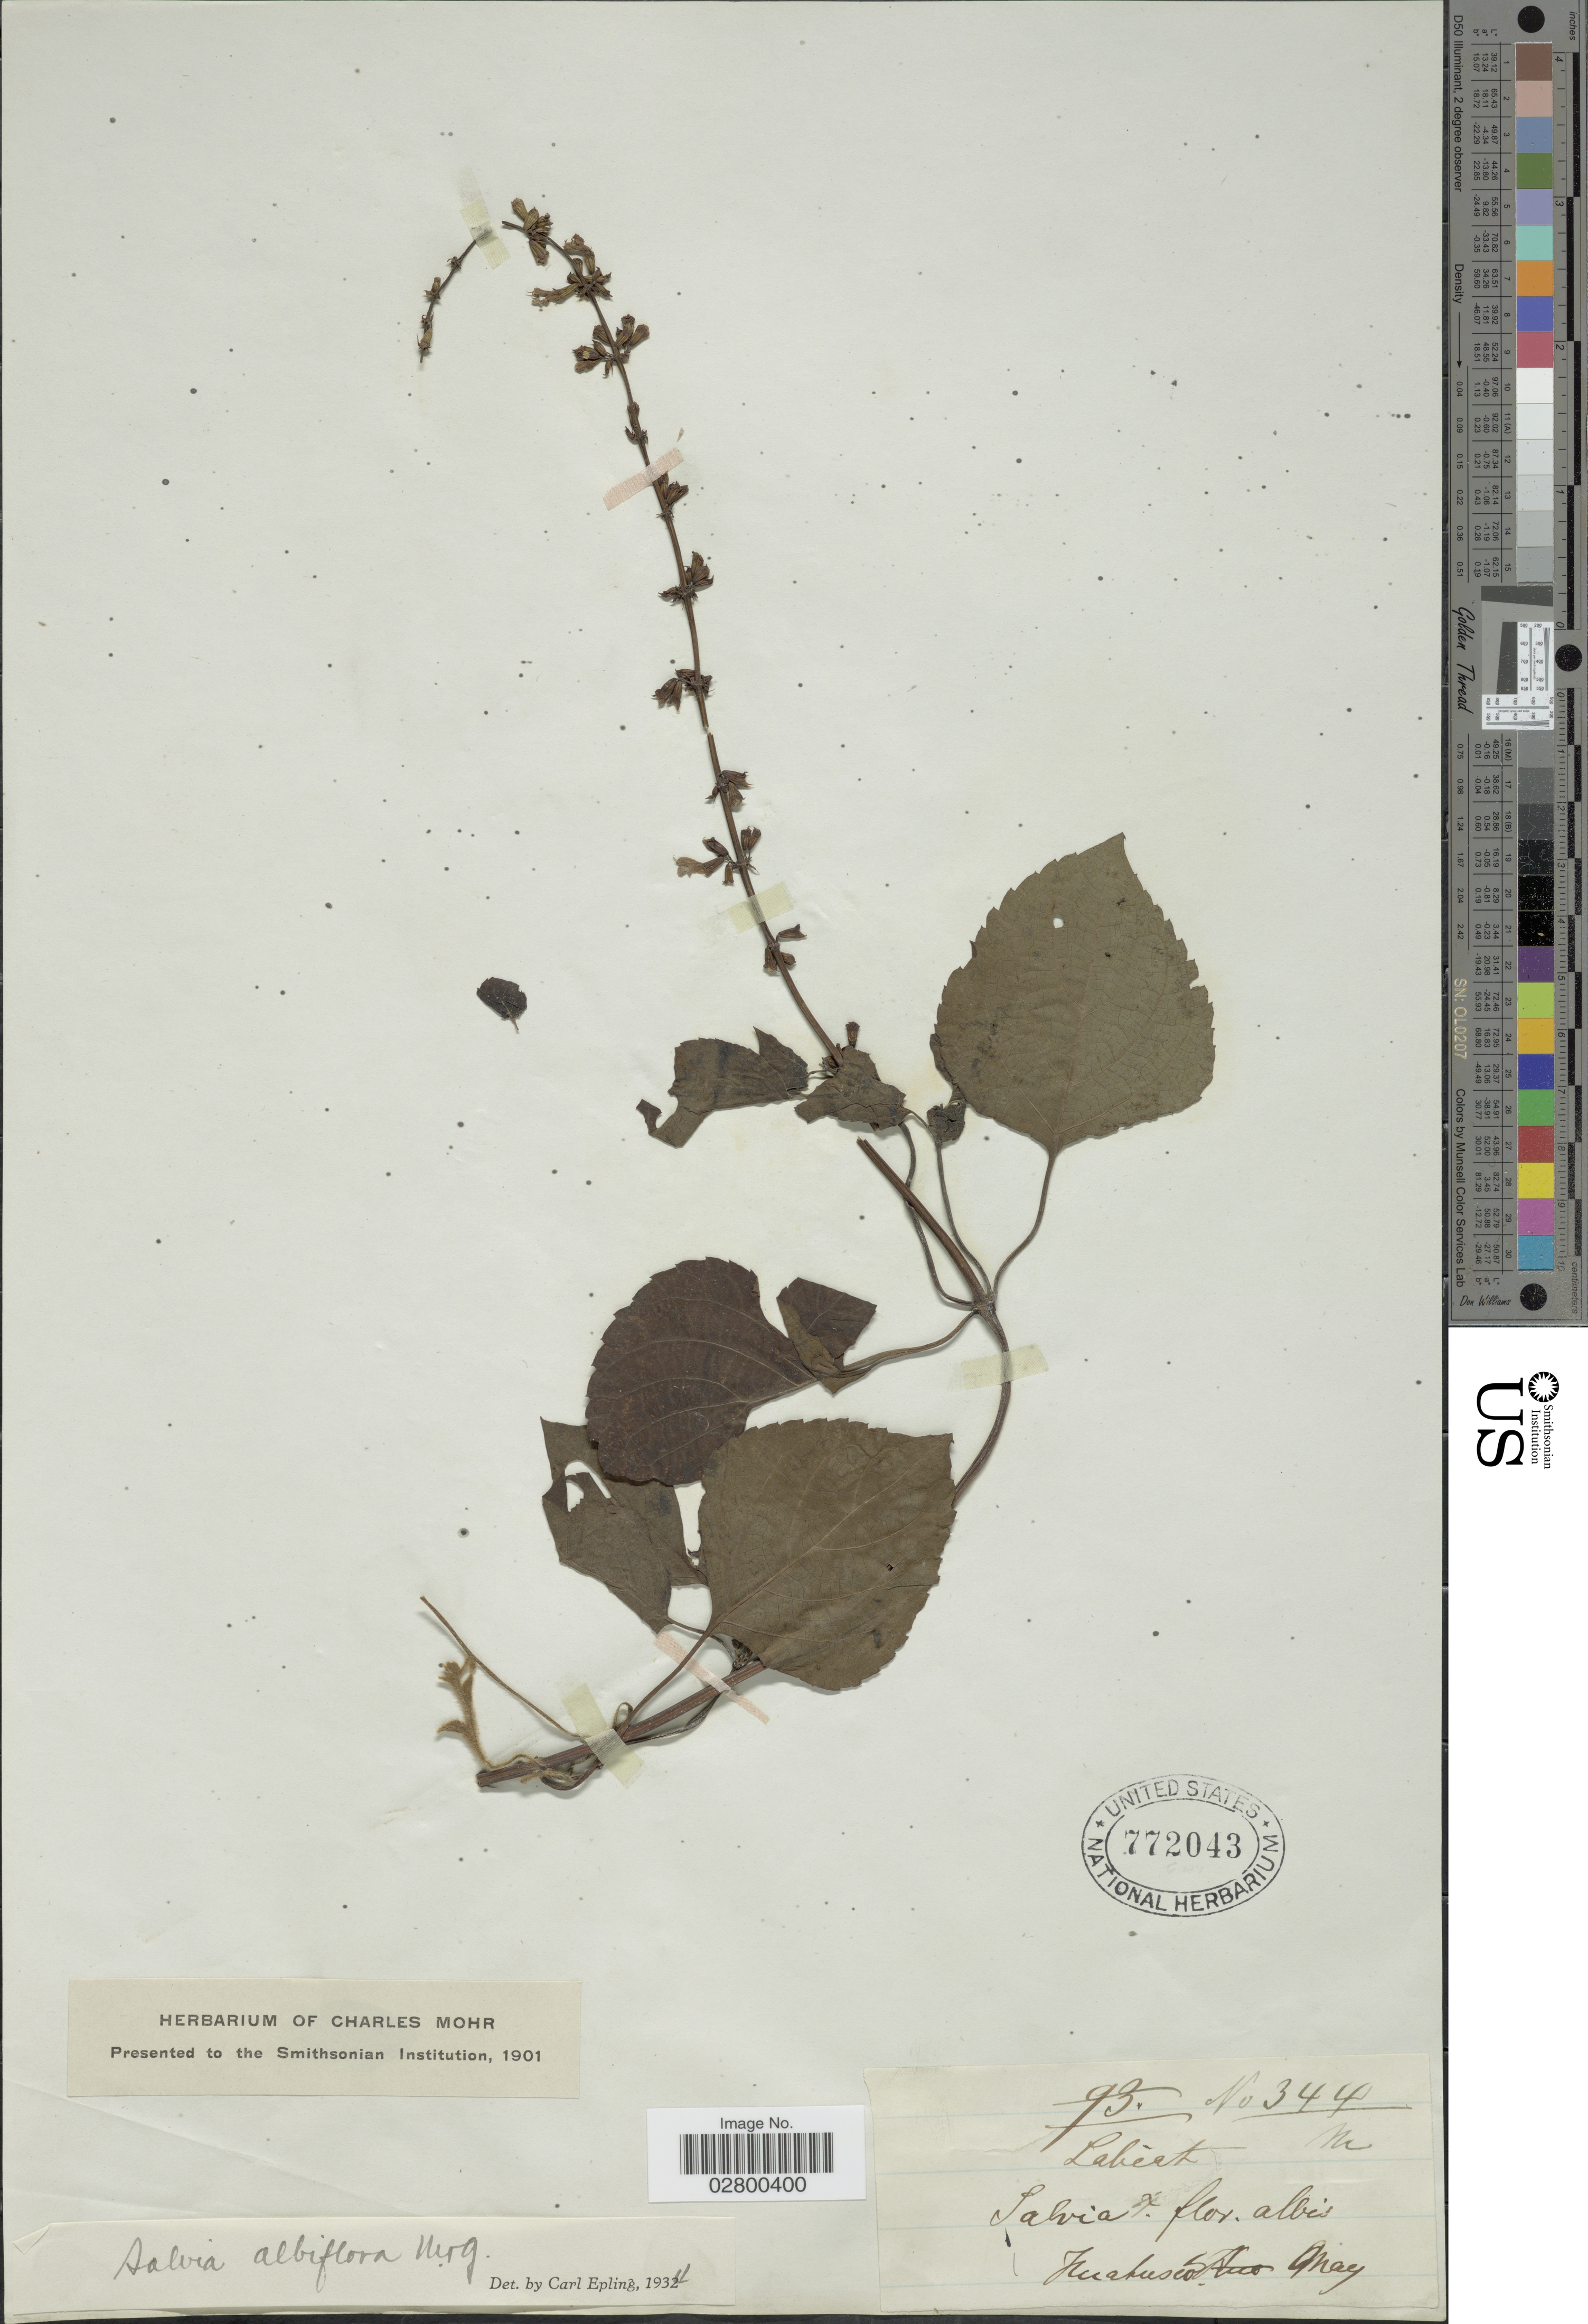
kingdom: Plantae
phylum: Tracheophyta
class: Magnoliopsida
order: Lamiales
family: Lamiaceae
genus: Salvia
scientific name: Salvia albiflora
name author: M. Martens & Galeotti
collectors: ex herb. Charles Mohr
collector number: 344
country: Mexico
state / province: Veracruz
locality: Huatusco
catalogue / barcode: US 772043